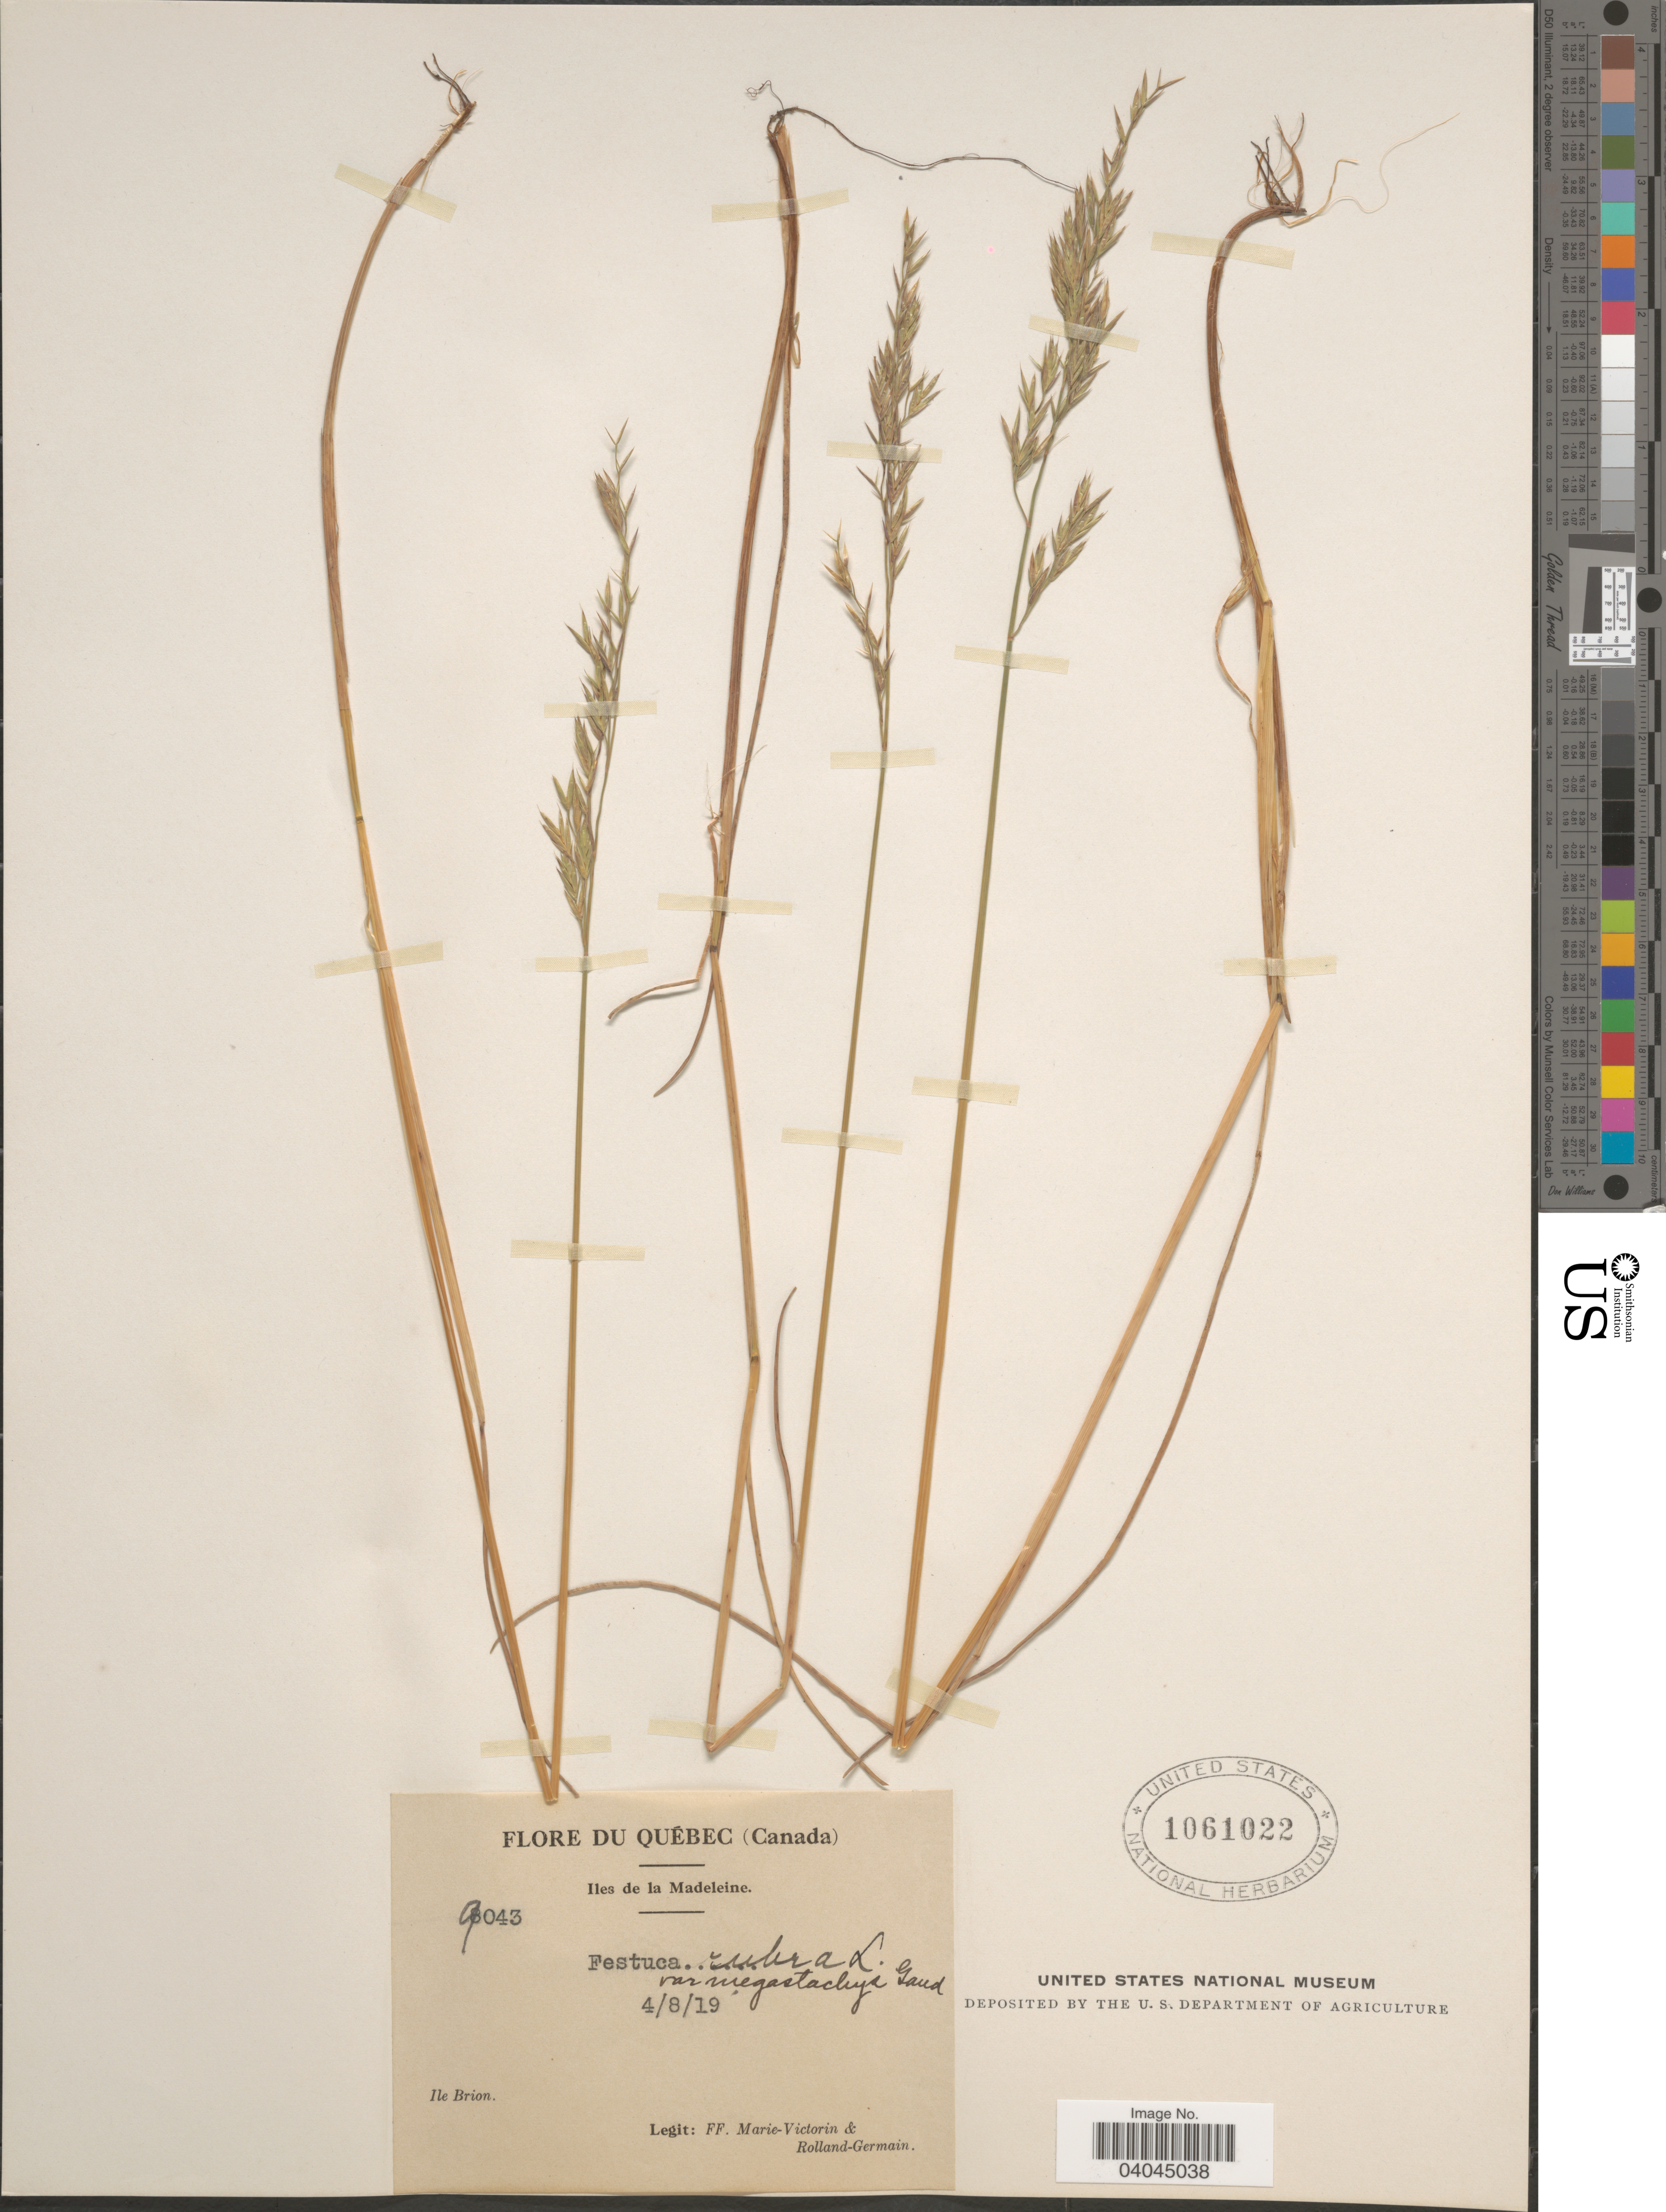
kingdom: Plantae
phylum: Tracheophyta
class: Liliopsida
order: Poales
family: Poaceae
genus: Festuca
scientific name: Festuca rubra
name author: L.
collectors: F. Marie-Victorin & Rolland-Germain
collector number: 9043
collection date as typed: Transcribed d/m/y: 4/8/19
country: Canada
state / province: Quebec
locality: Iles de la Madeleine. Ile Brion.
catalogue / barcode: US 1061022